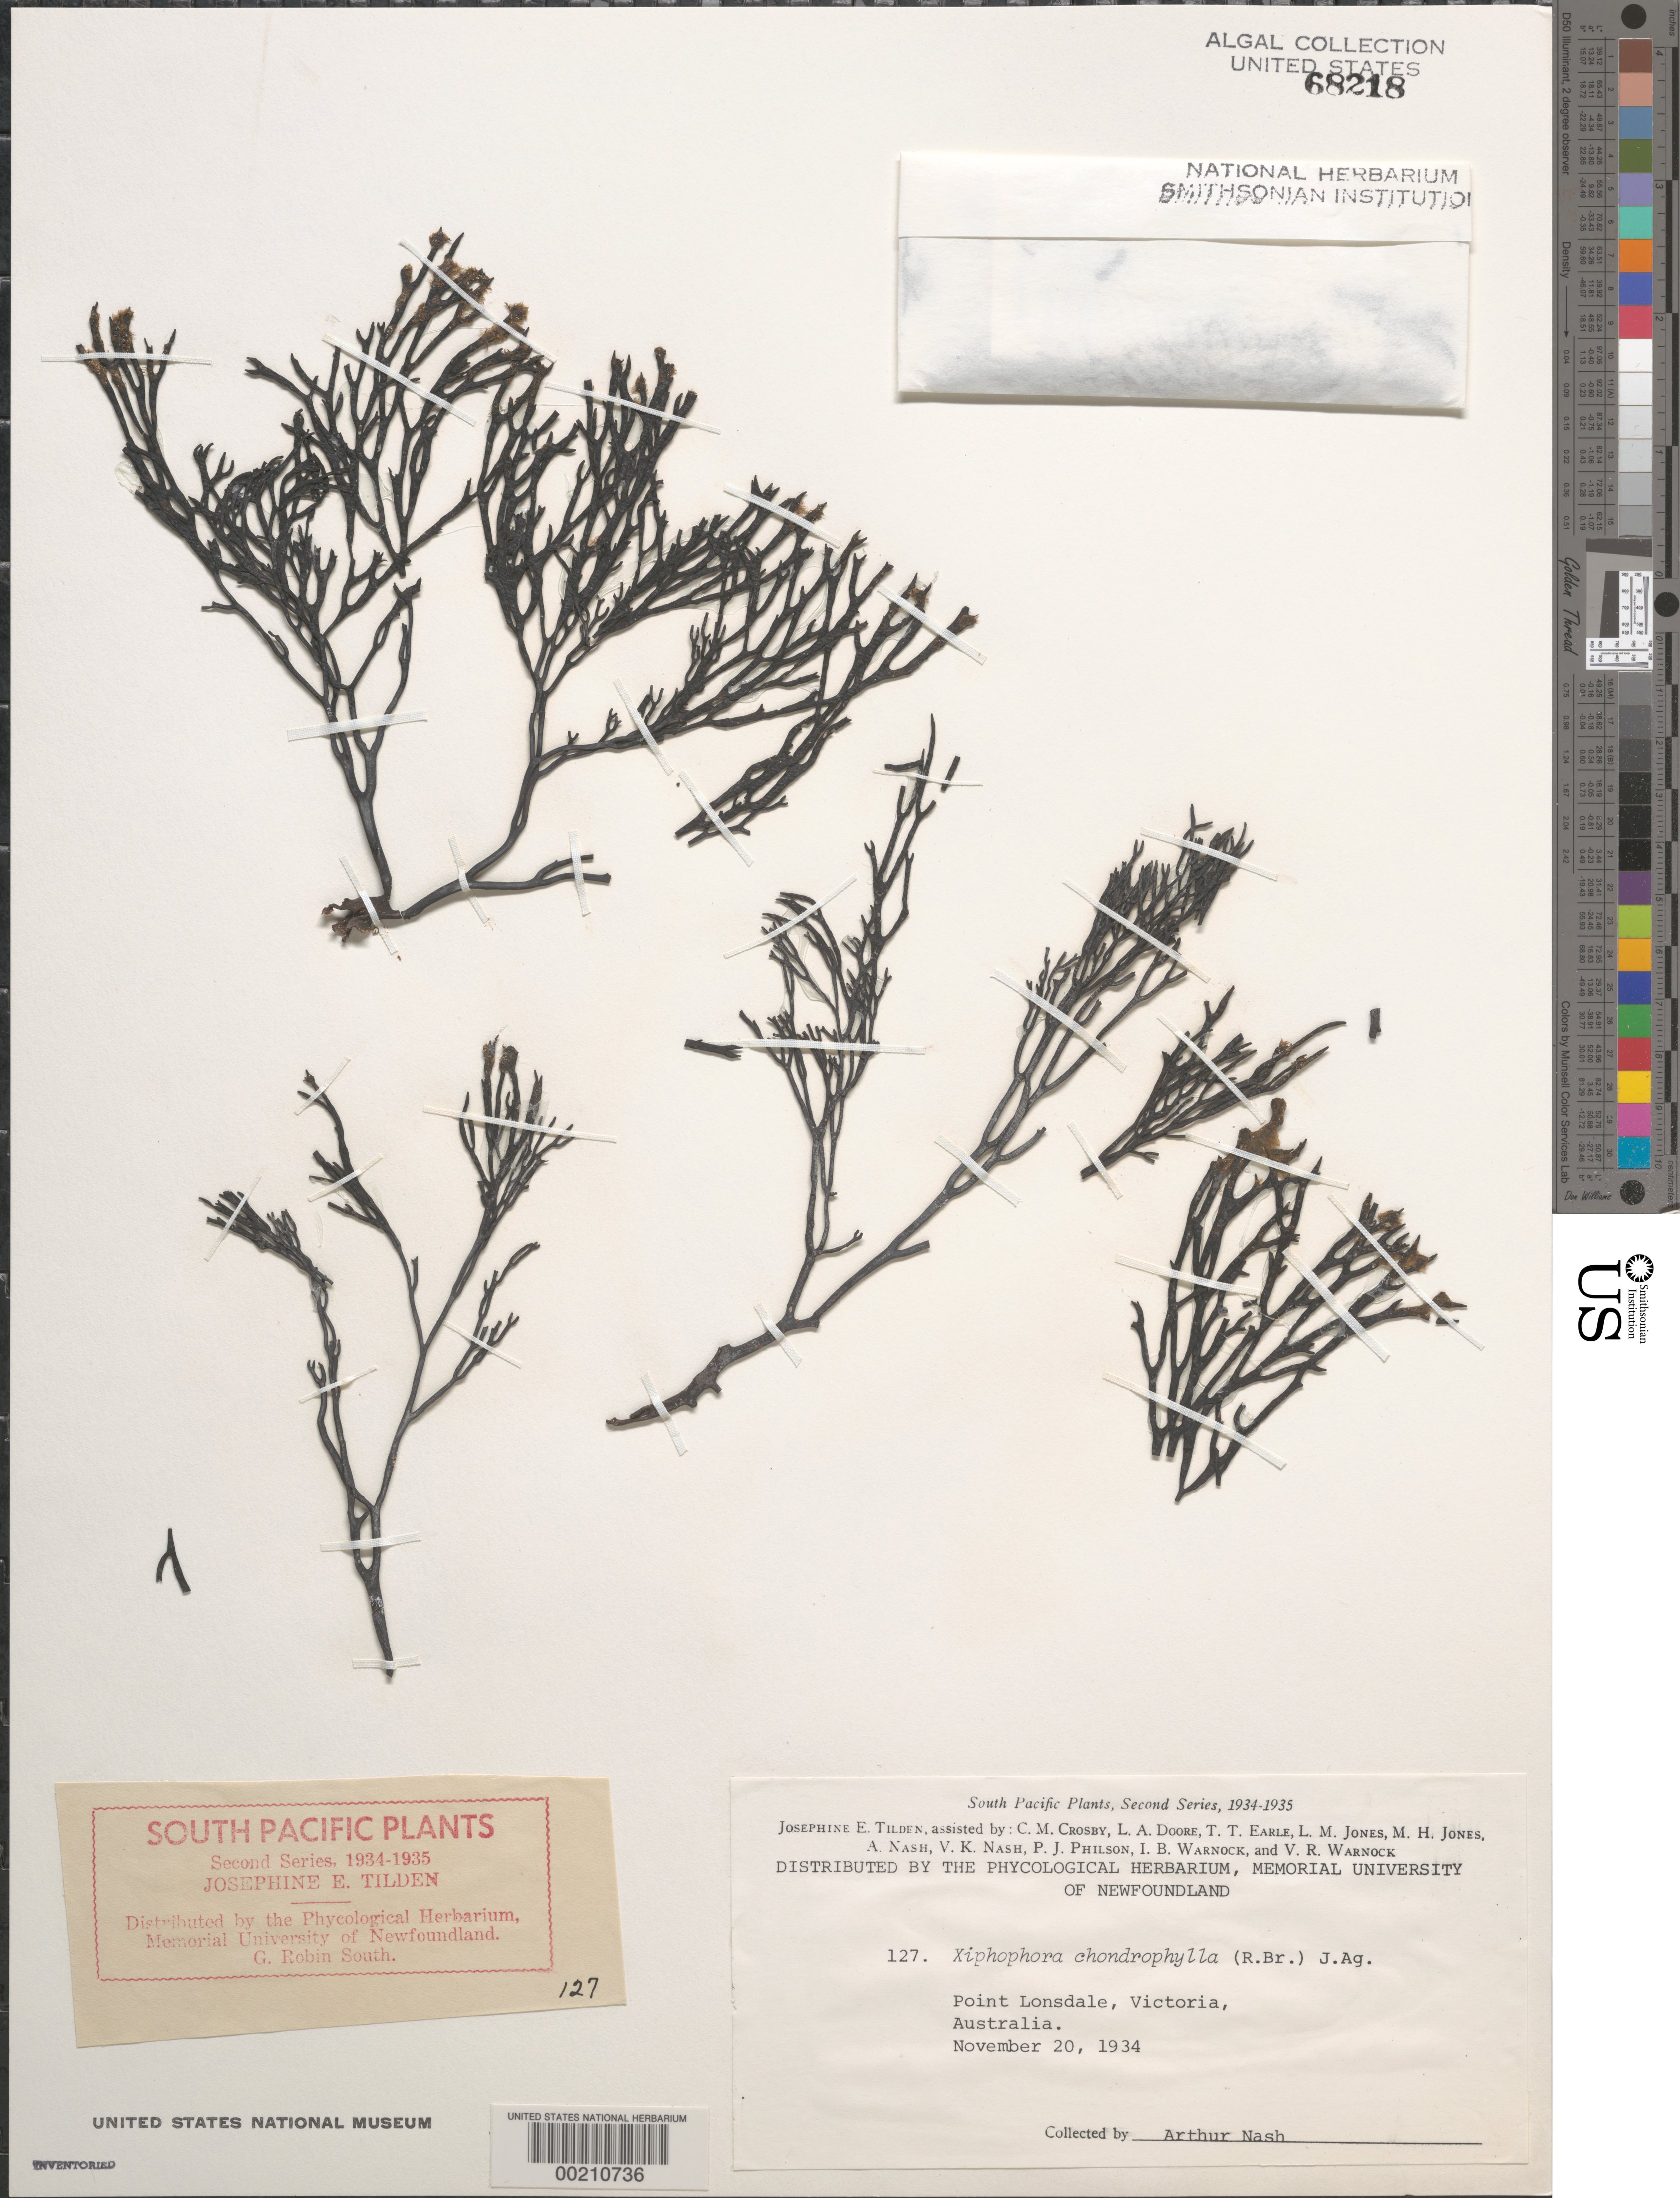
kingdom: Chromista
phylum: Ochrophyta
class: Phaeophyceae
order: Fucales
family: Xiphophoraceae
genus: Xiphophora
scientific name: Xiphophora chondrophylla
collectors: A. Nash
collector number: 127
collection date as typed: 20 Nov 1935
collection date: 1935-11-20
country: Australia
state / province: Victoria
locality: Point lonsdale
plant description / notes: Tilden, South Pacific Plants, Second Series, 1934-1935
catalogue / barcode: US 68218